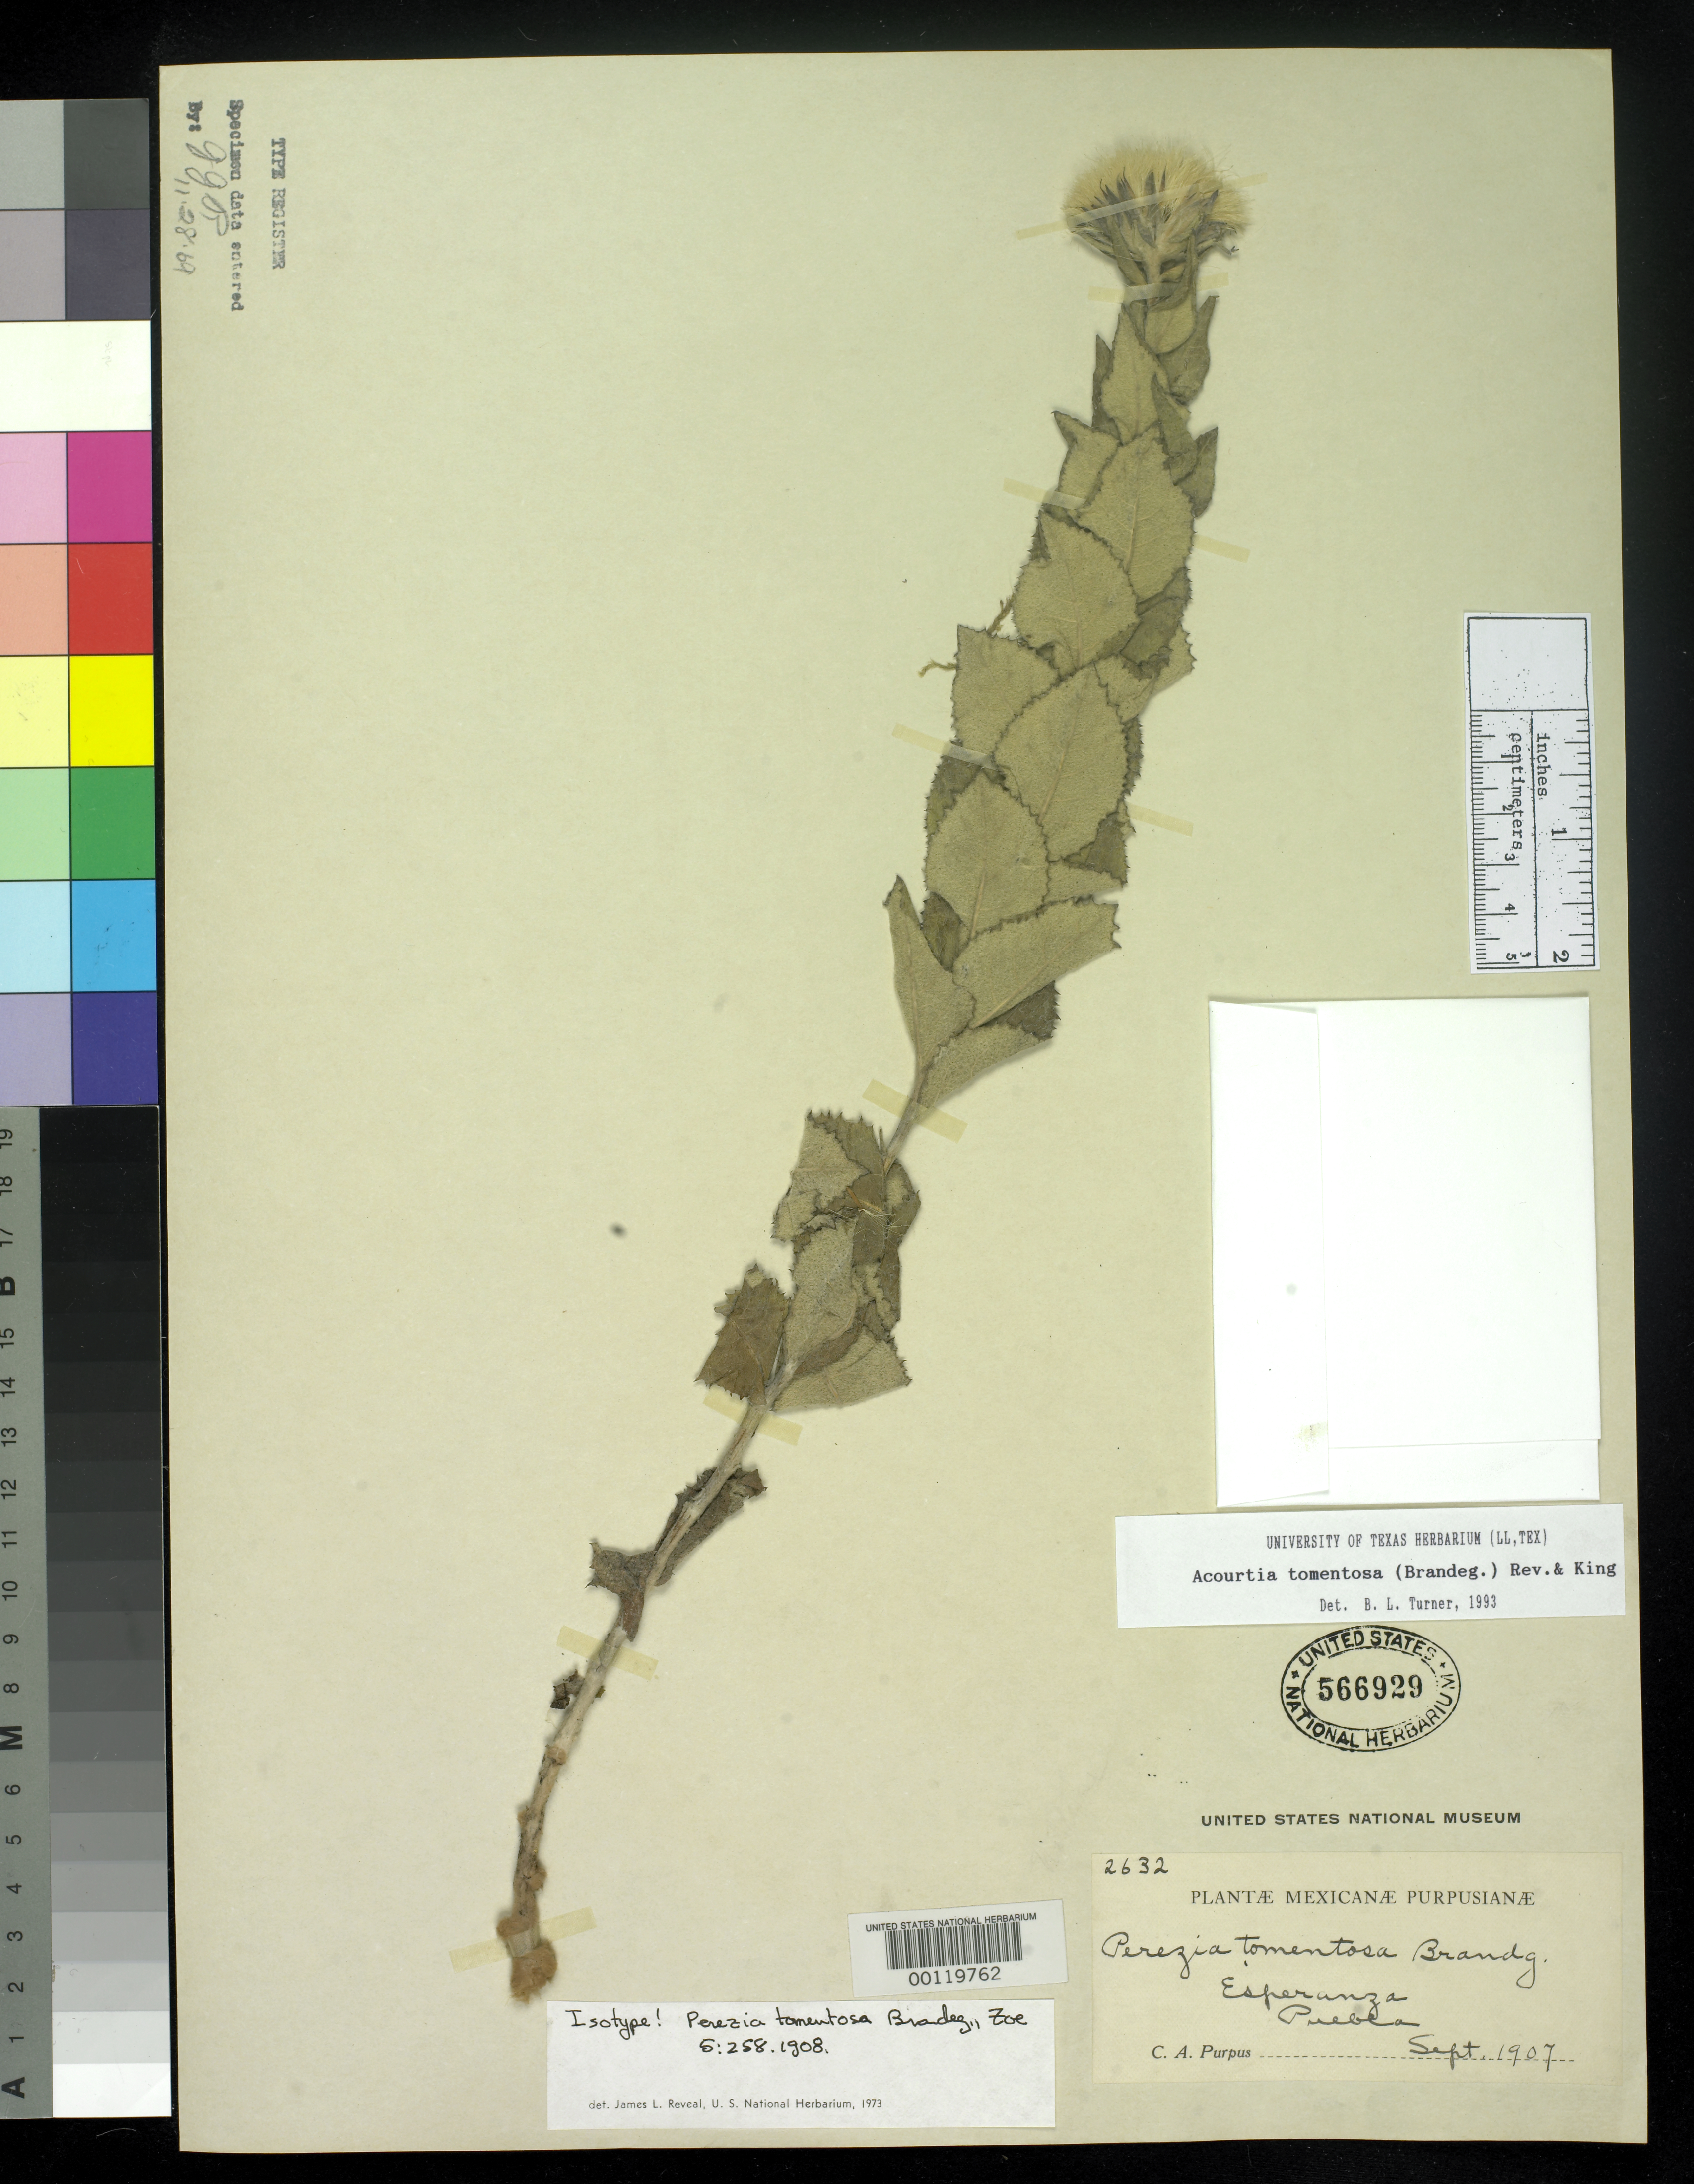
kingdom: Plantae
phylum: Tracheophyta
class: Magnoliopsida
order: Asterales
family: Asteraceae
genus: Perezia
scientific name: Perezia tomentosa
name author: Brandegee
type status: Isotype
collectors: C. A. Purpus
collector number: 2632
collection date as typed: Sep 1907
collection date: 1907-09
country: Mexico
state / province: Puebla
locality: Esperanza.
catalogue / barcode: US 566929